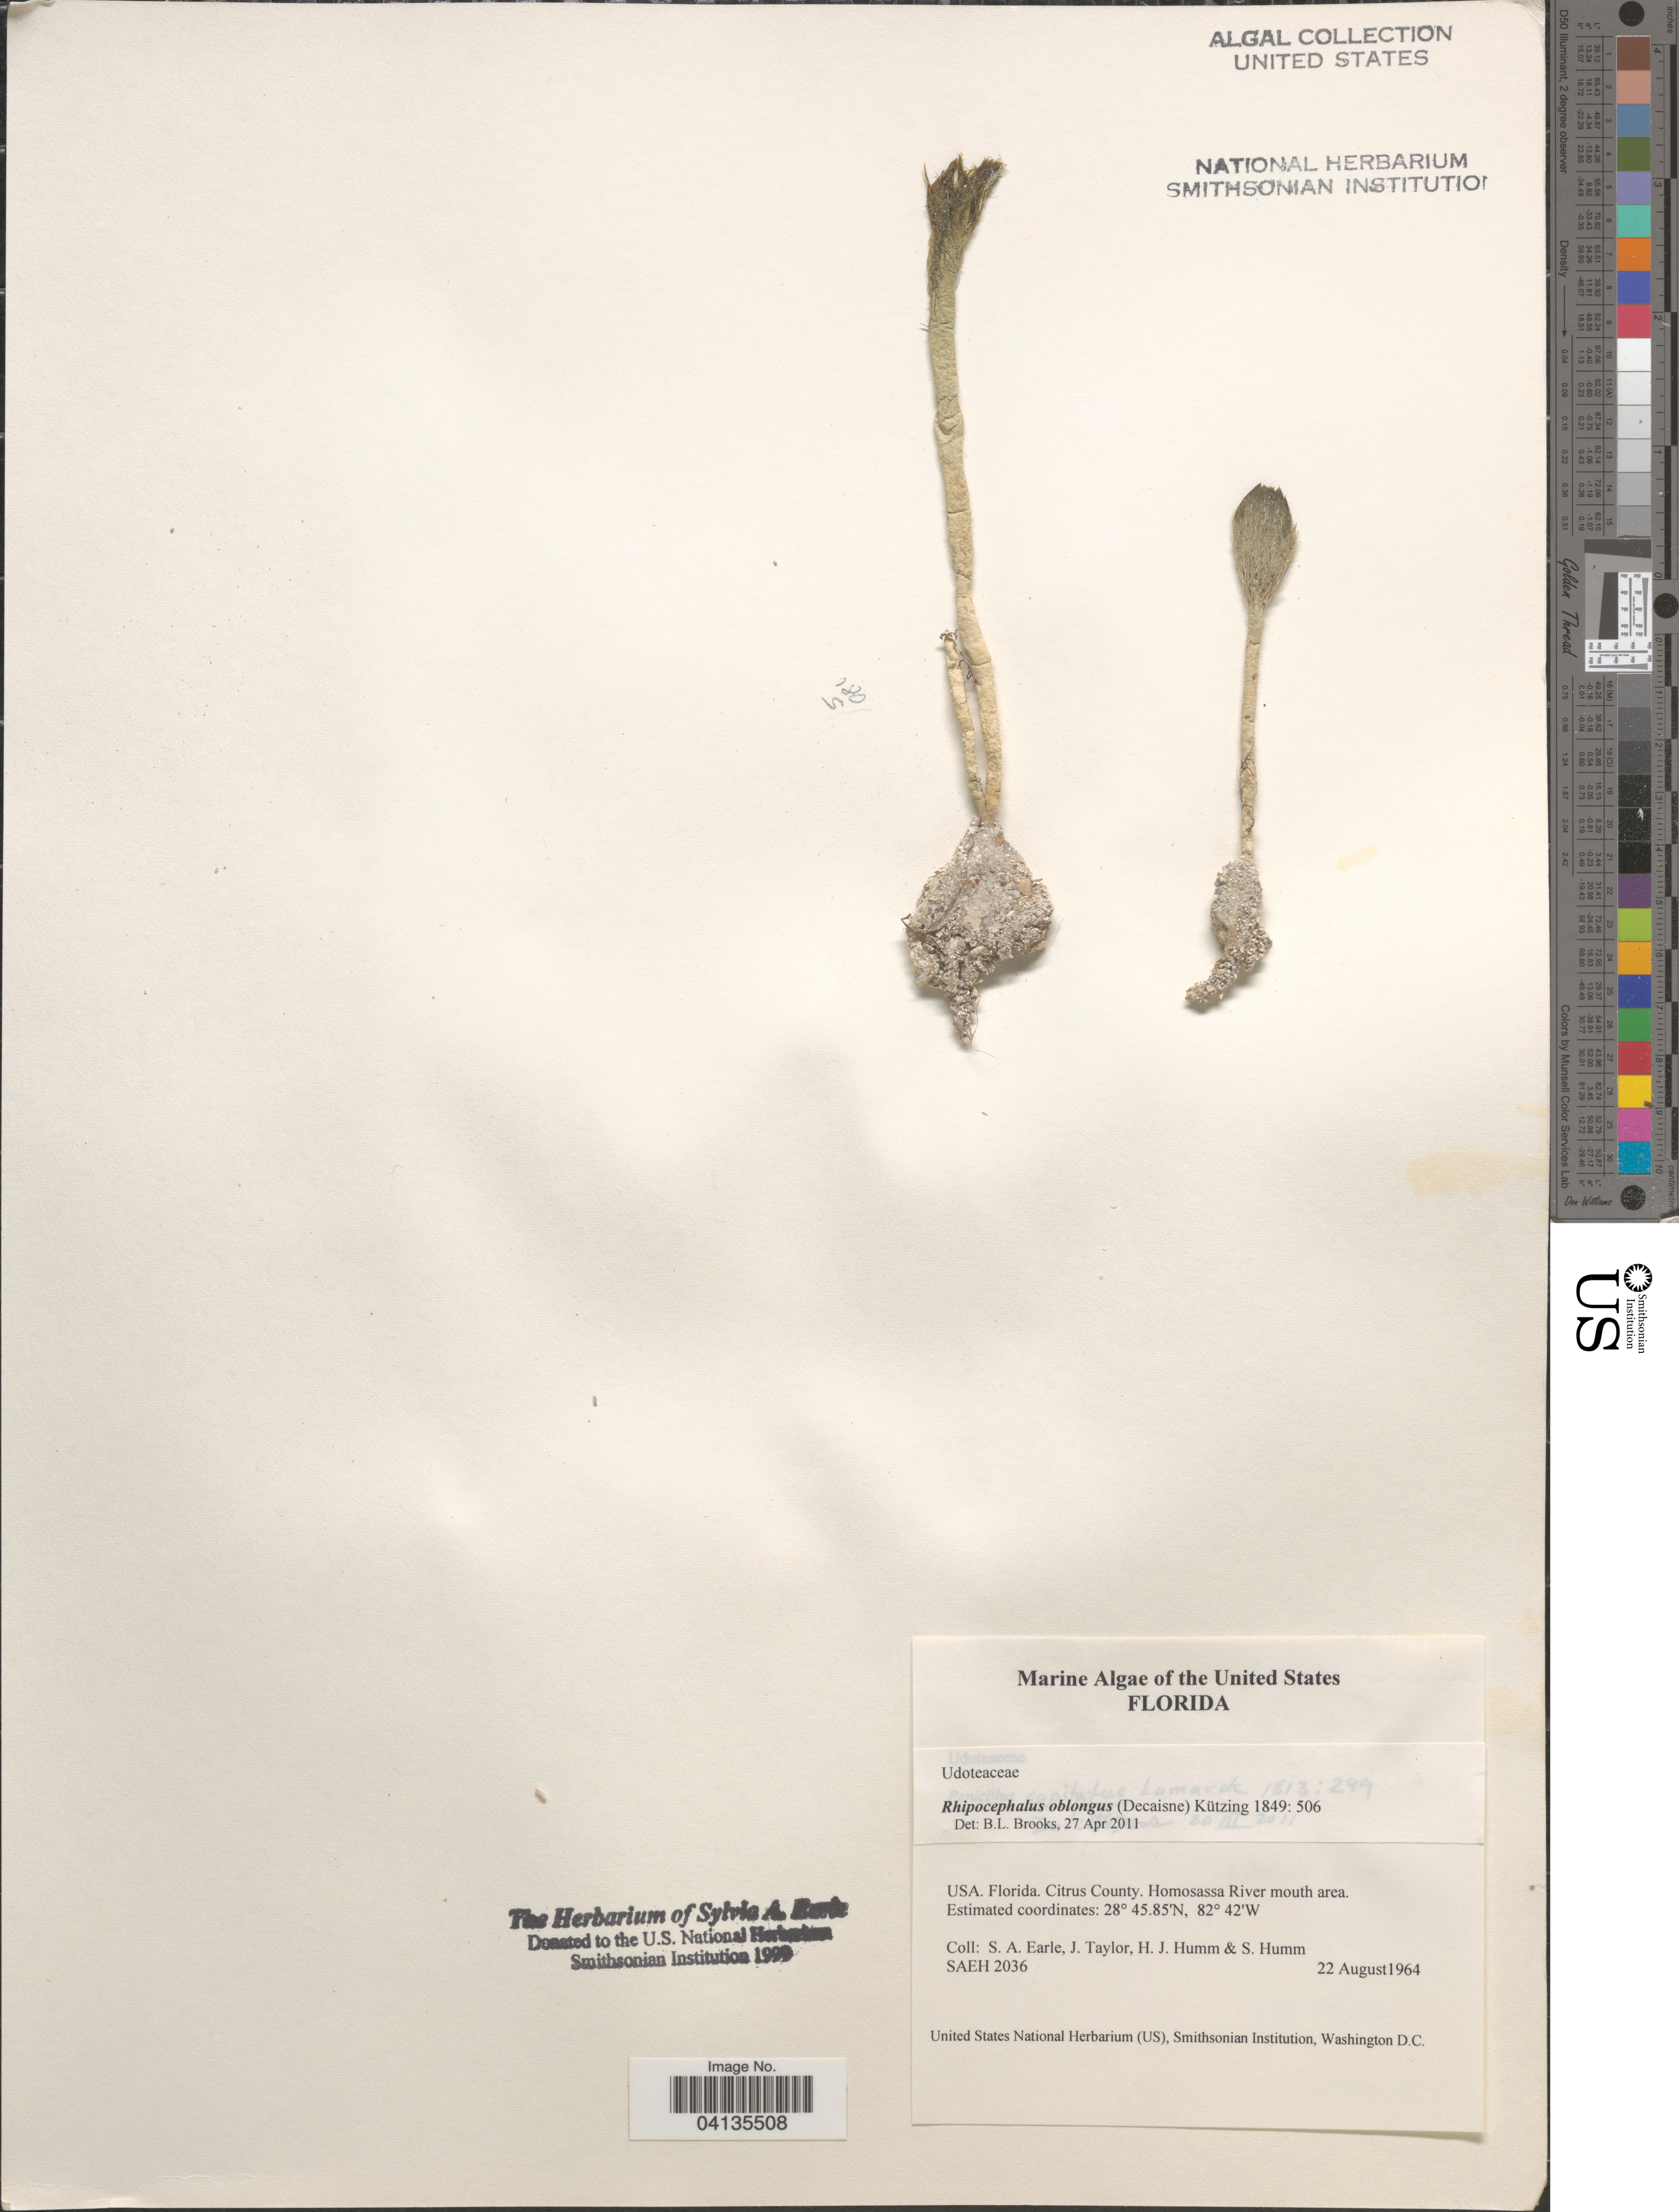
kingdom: Plantae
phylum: Chlorophyta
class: Ulvophyceae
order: Bryopsidales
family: Udoteaceae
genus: Rhipocephalus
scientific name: Rhipocephalus oblongus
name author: (Decne.) Kütz.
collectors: S. A. Earle, J. Taylor, H. J. Humm & S. Humm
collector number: SAEH2036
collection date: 1964-08-22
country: United States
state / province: Florida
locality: Citrus County. Homosassa River mouth area.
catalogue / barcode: US 329143